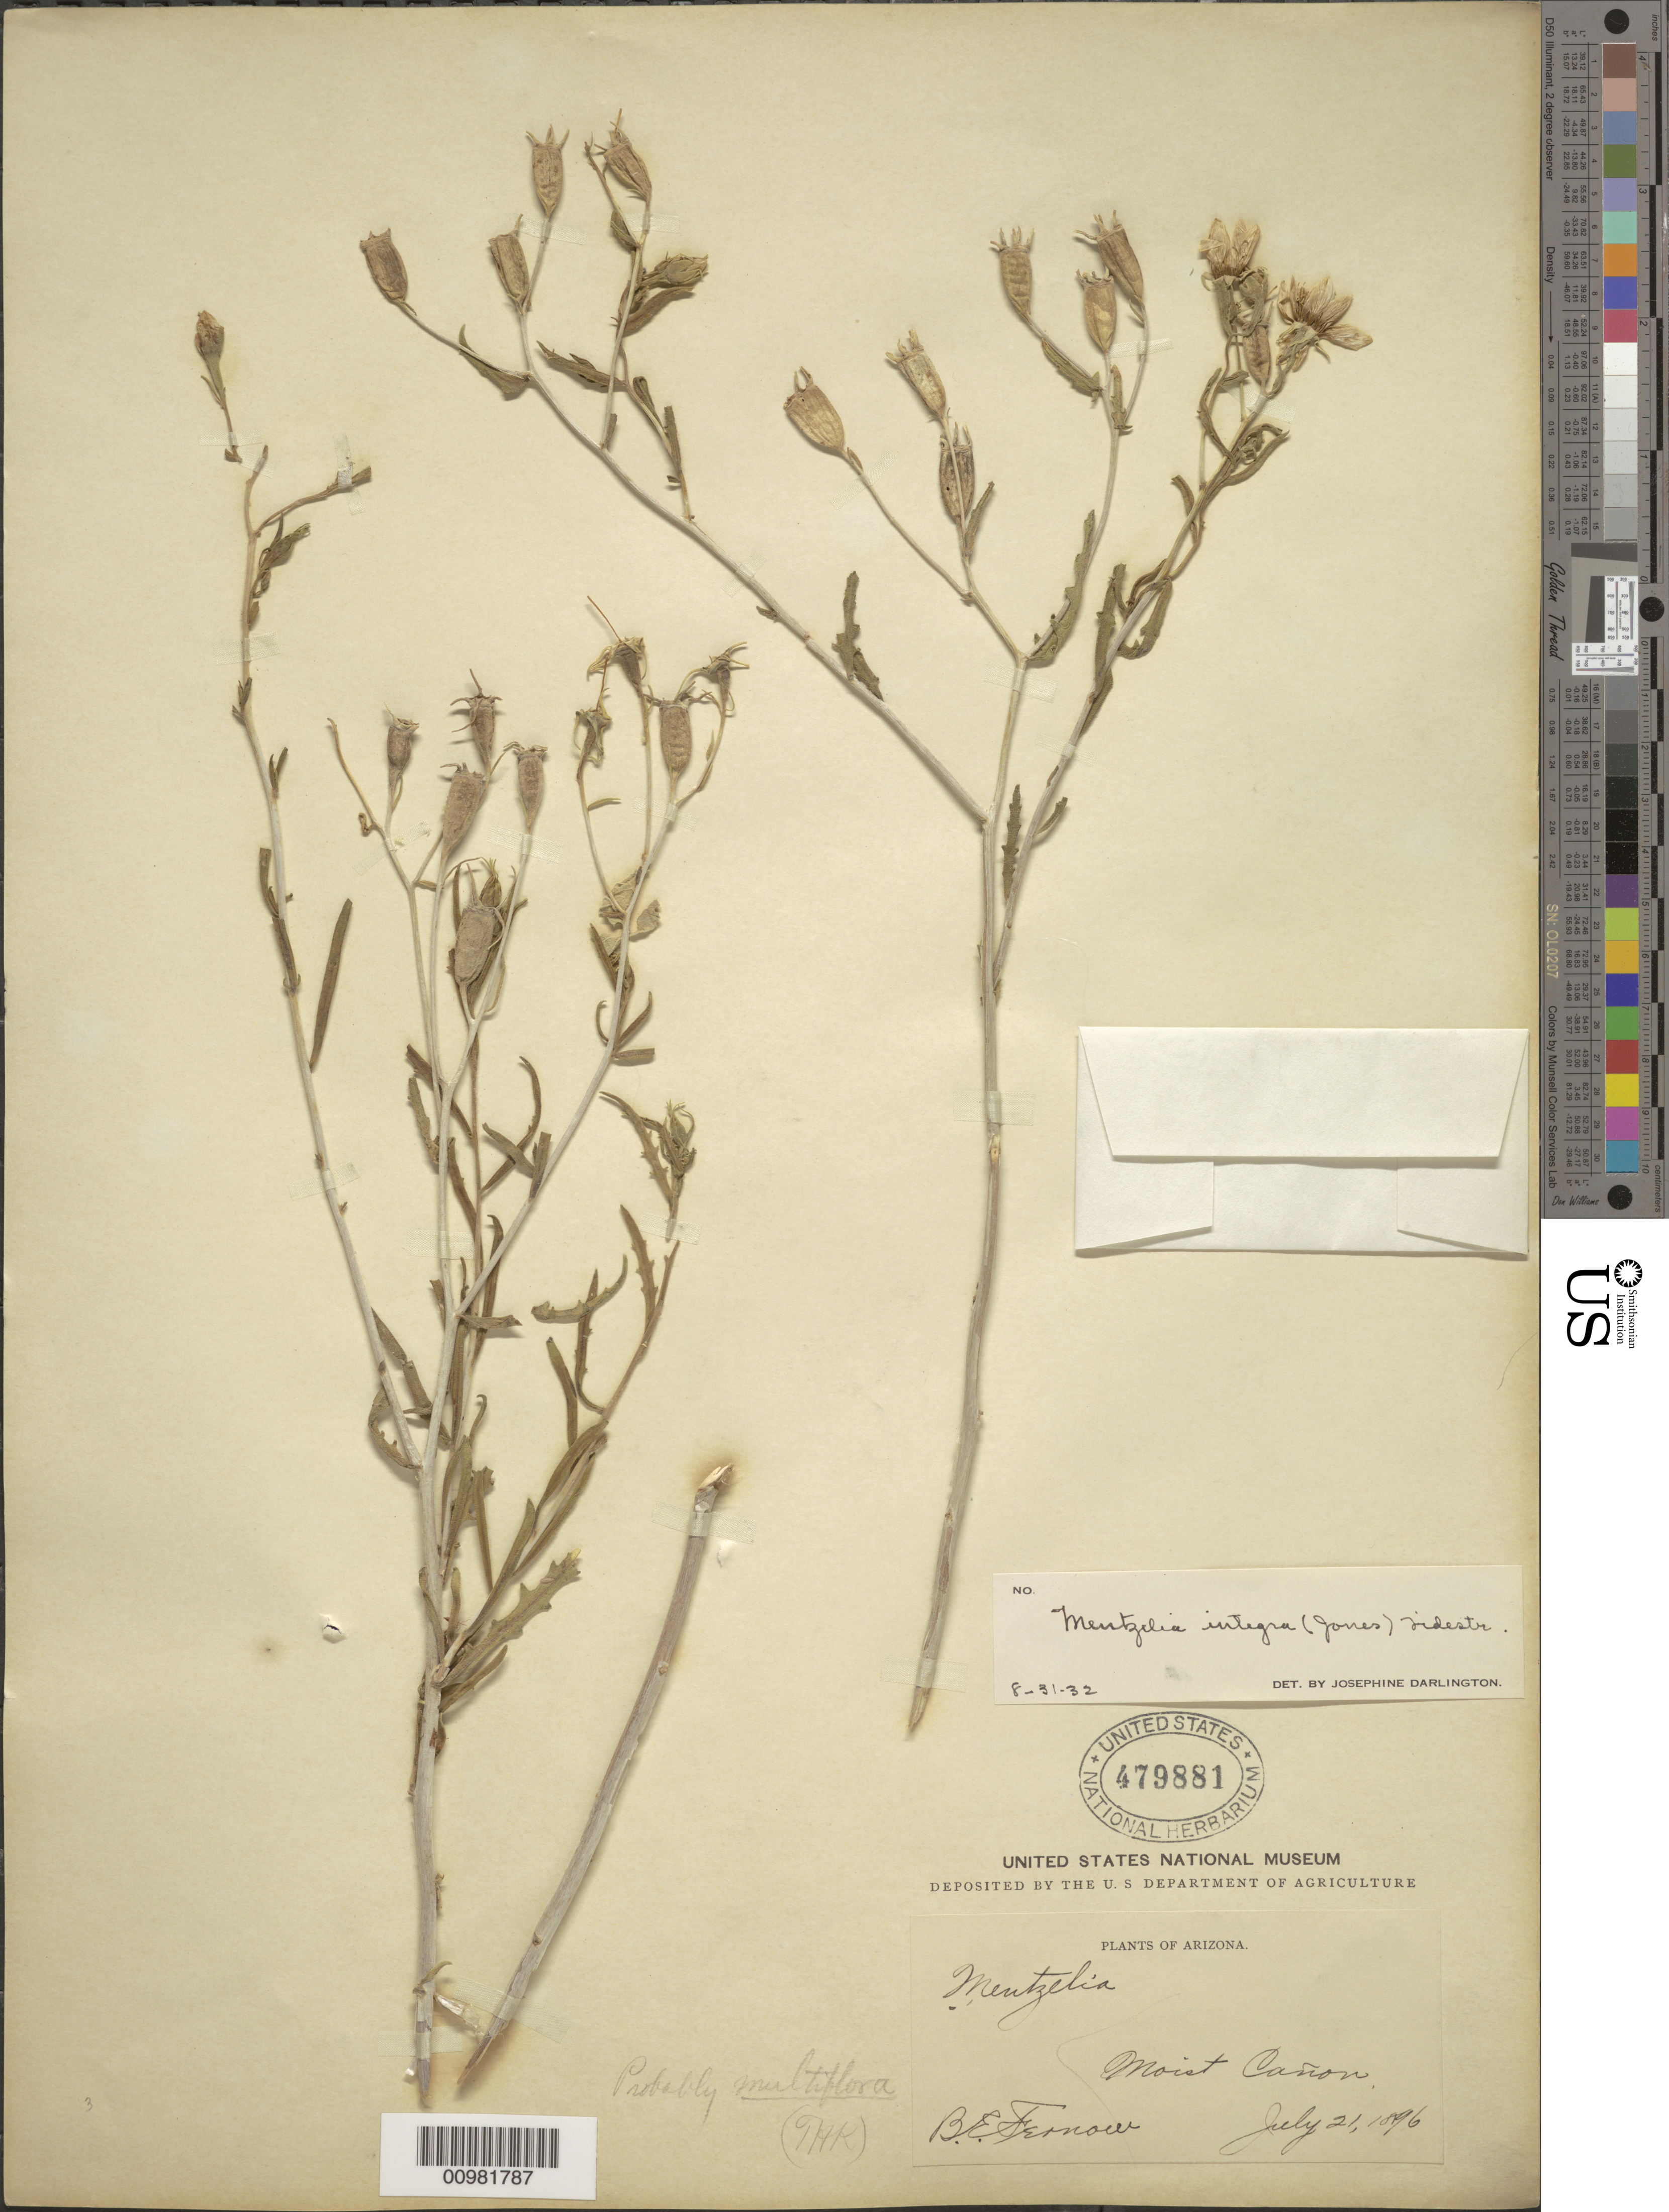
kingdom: Plantae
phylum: Tracheophyta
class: Magnoliopsida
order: Cornales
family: Loasaceae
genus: Mentzelia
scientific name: Mentzelia integra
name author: (M.E. Jones) Tidestr.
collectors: B. E. Fernwood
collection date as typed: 21 Jul 1896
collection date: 1896-07-21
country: United States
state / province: Arizona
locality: Moist Canyon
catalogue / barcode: US 479881